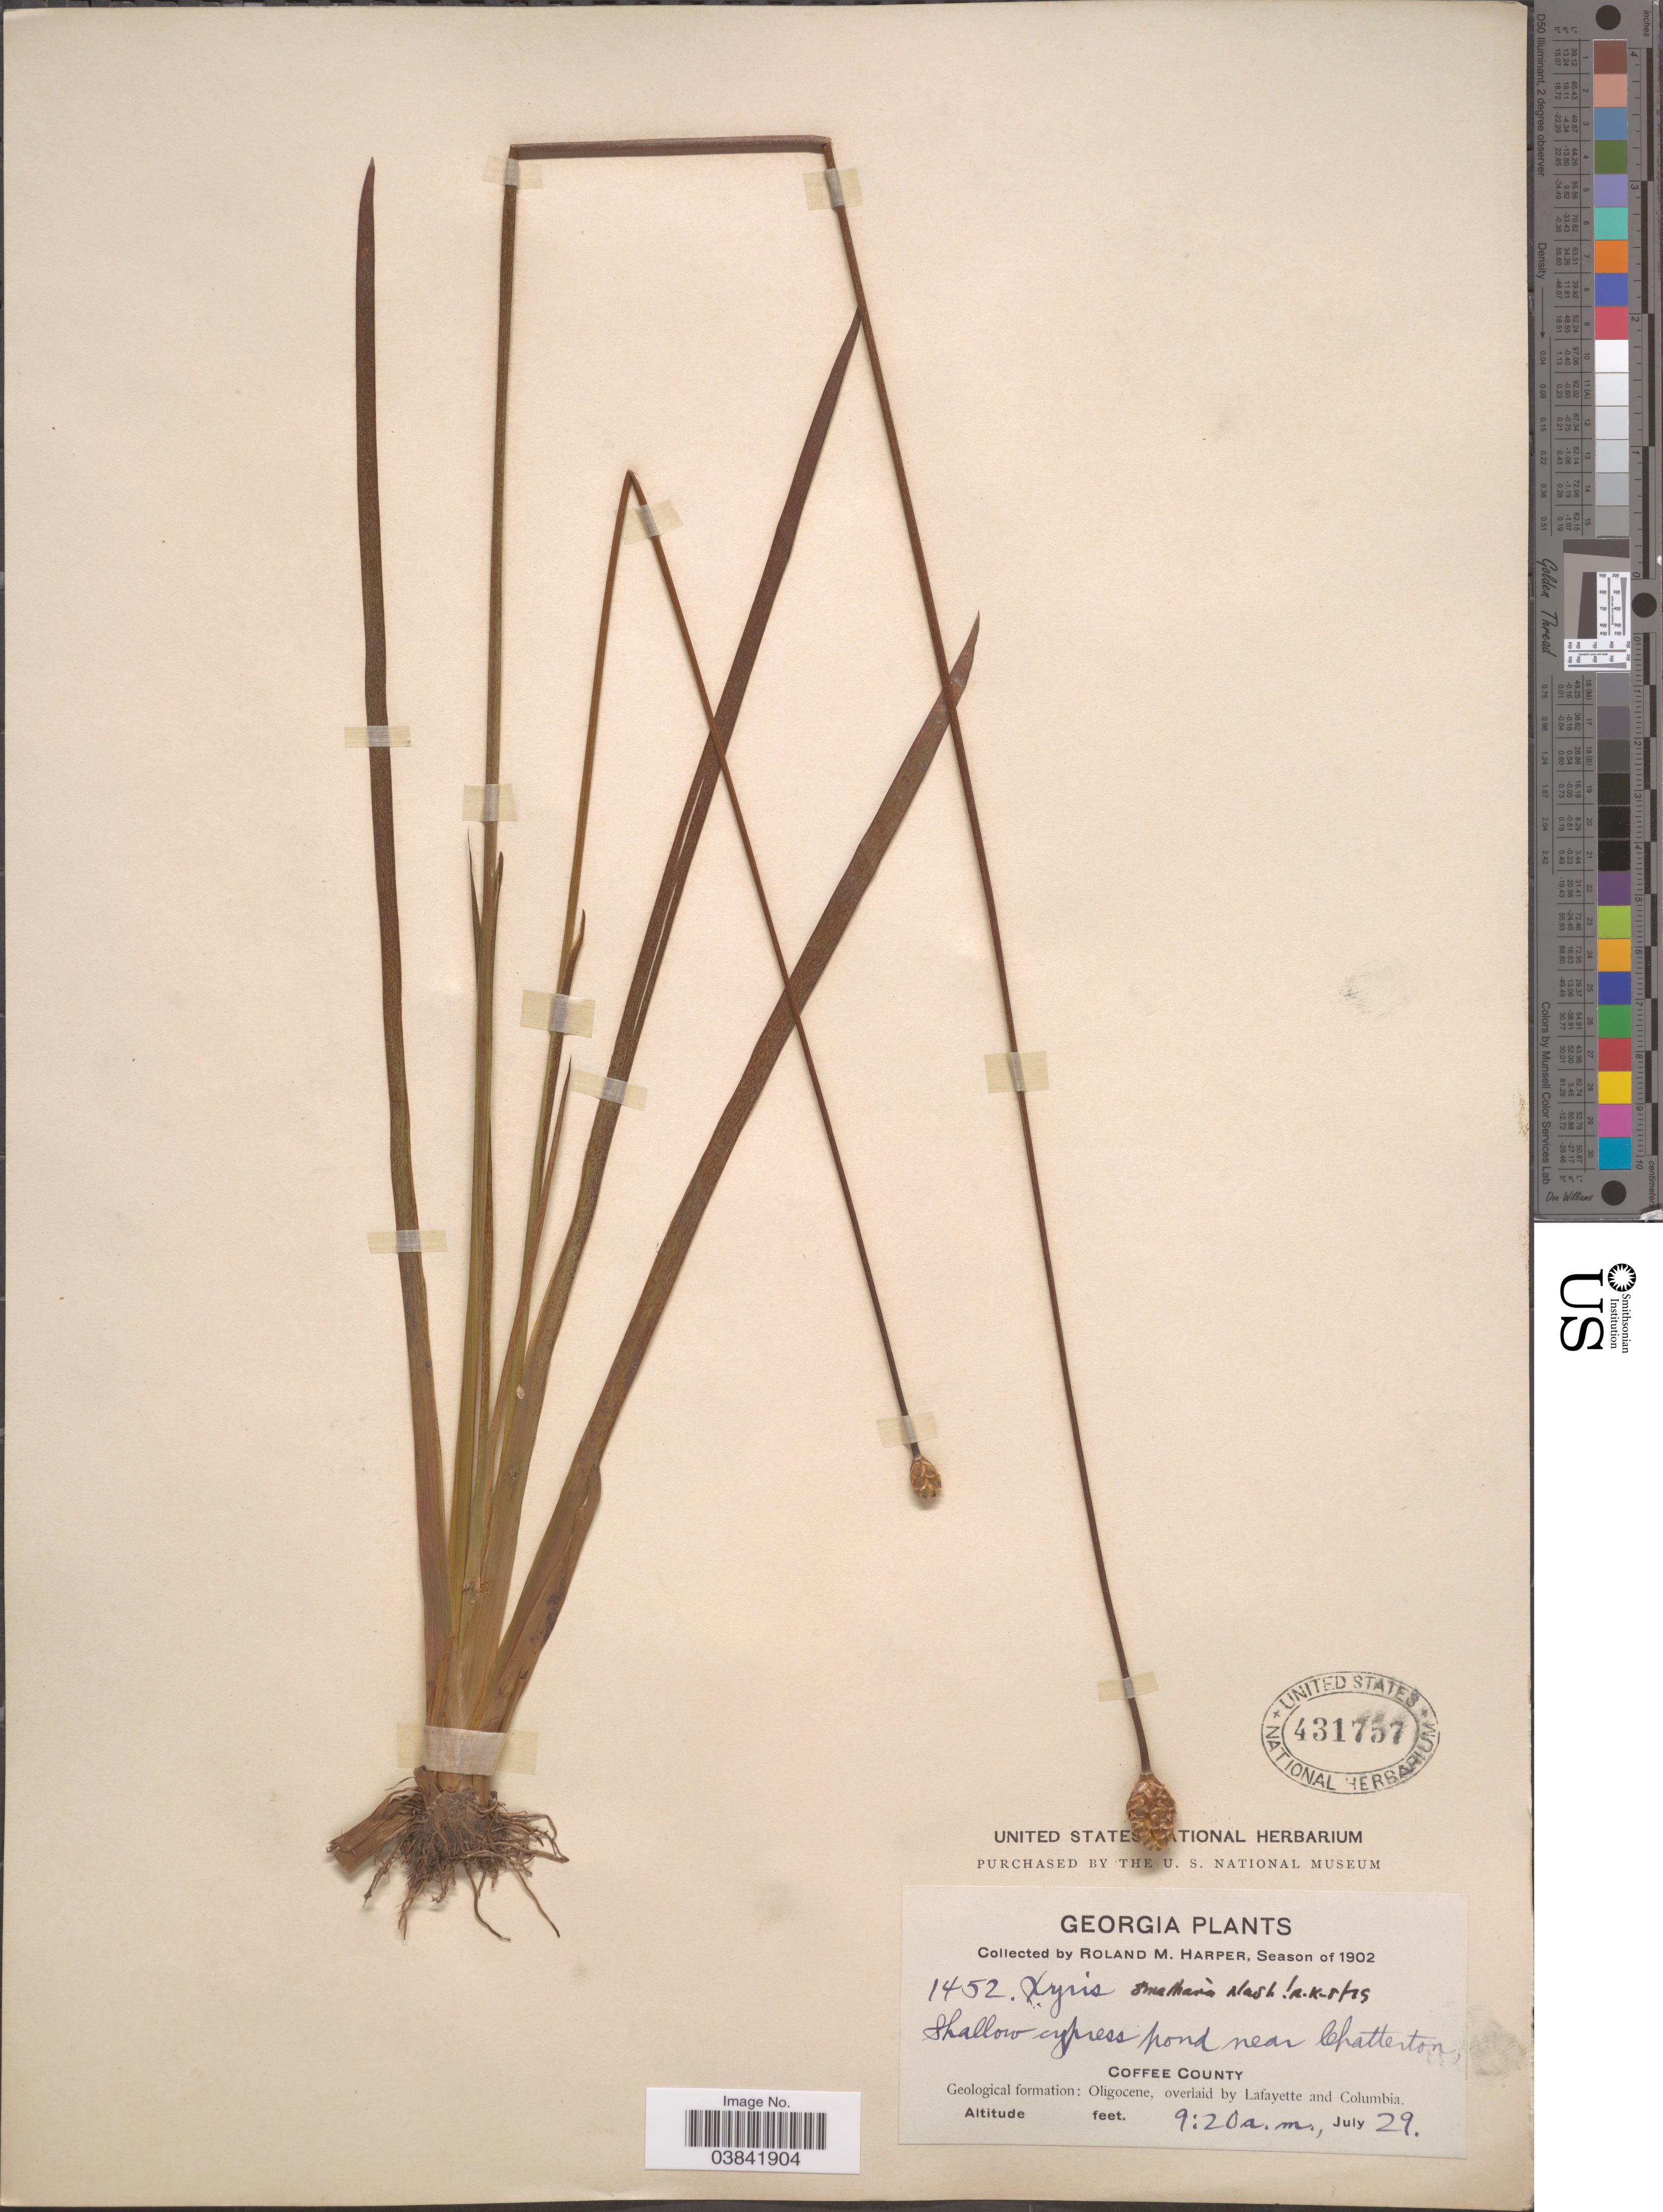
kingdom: Plantae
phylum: Tracheophyta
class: Liliopsida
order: Poales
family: Xyridaceae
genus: Xyris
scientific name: Xyris smalliana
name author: Nash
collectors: R. M. Harper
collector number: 1452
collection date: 1902-07-29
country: United States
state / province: Georgia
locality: Shallow cypress pond near Chatterton, Coffee County. Geological formation: Oligocene, overlaid by Lafayette and Columbia.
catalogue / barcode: US 431757